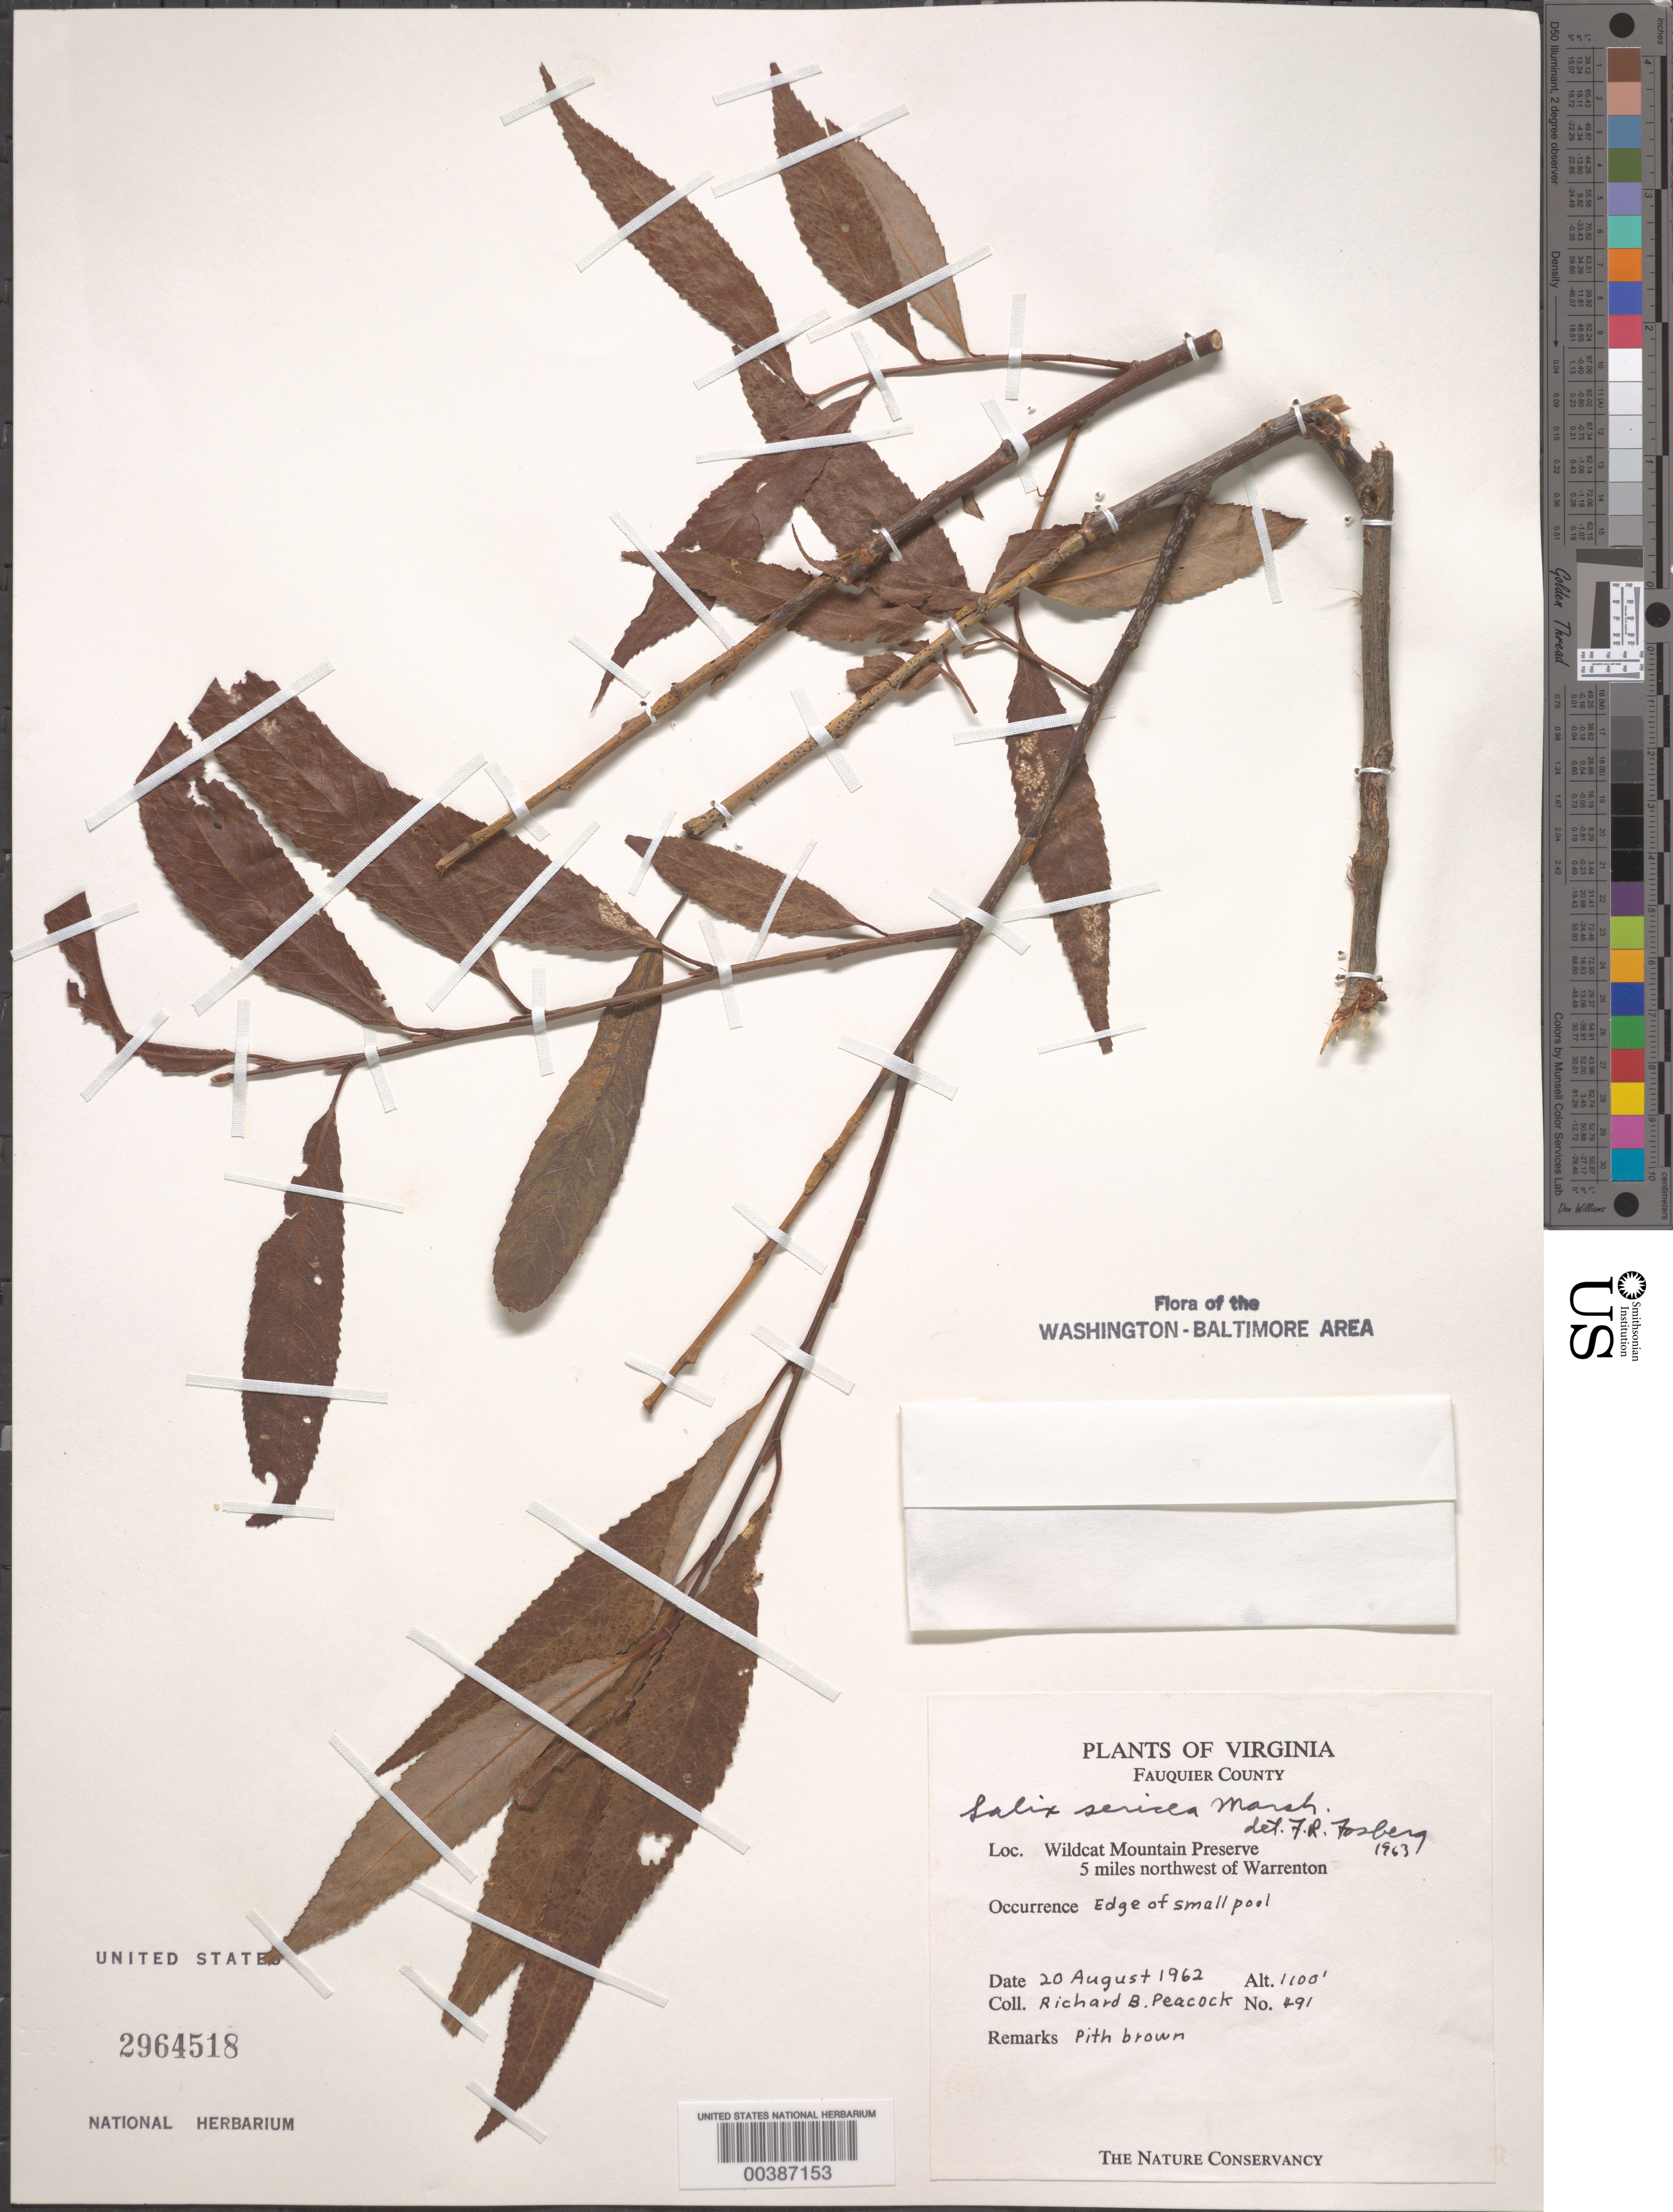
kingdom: Plantae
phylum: Tracheophyta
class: Magnoliopsida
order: Malpighiales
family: Salicaceae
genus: Salix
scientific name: Salix sericea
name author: Marshall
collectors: R. Peacock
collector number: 491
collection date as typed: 20 Aug 1962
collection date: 1962-08-20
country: United States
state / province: Virginia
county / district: Fauquier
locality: Wildcat Mountain Preserve, northwest of Warrenton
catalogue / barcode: US 2964518